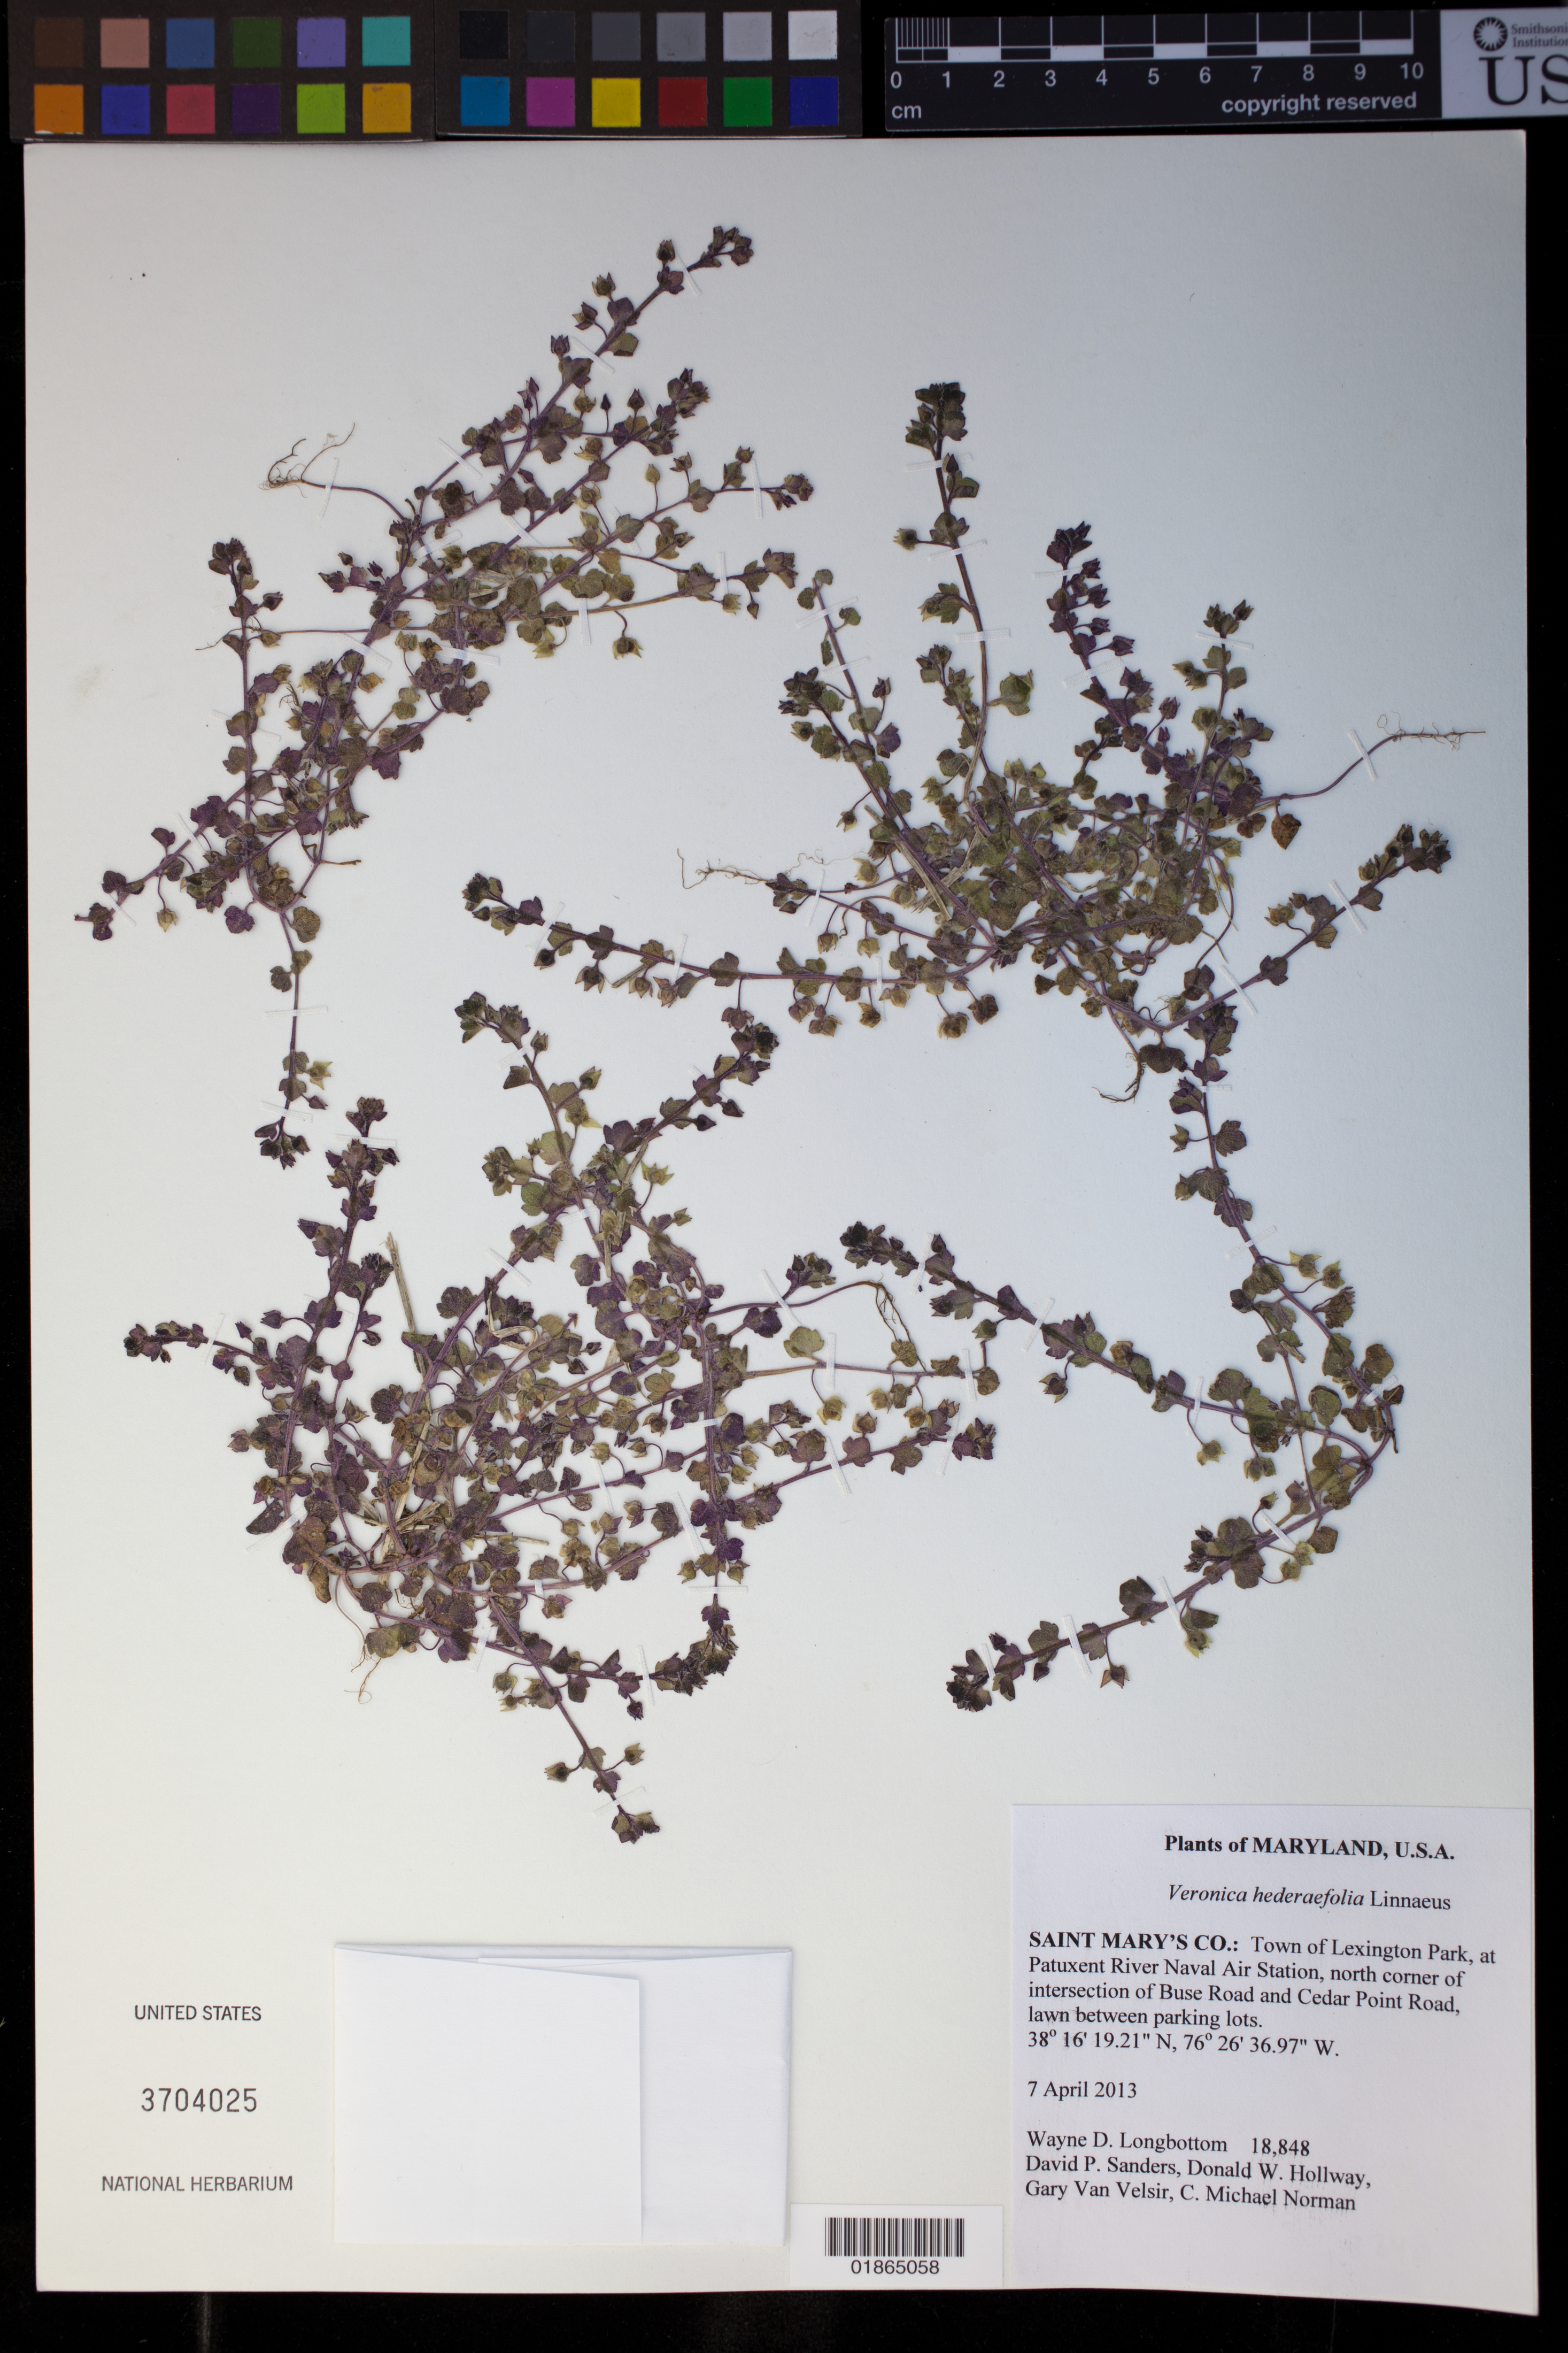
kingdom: Plantae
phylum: Tracheophyta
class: Magnoliopsida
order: Lamiales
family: Plantaginaceae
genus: Veronica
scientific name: Veronica hederifolia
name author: L.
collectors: W. D. Longbottom, D. Sanders, D. Hollway, G. Van Velsir & C. Norman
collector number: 18848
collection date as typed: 7 April 2013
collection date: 2013-04-07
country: United States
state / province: Maryland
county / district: St. Mary's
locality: Saint Mary's Co.: Town of Lexington Park, at Patuxent River Naval Air Station, north corner of intersection of Buse Road and Cedar Point Road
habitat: Lawn between parking lots.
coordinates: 38°16'19.21"N, 76°26'36.97"W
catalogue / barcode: US 3704025